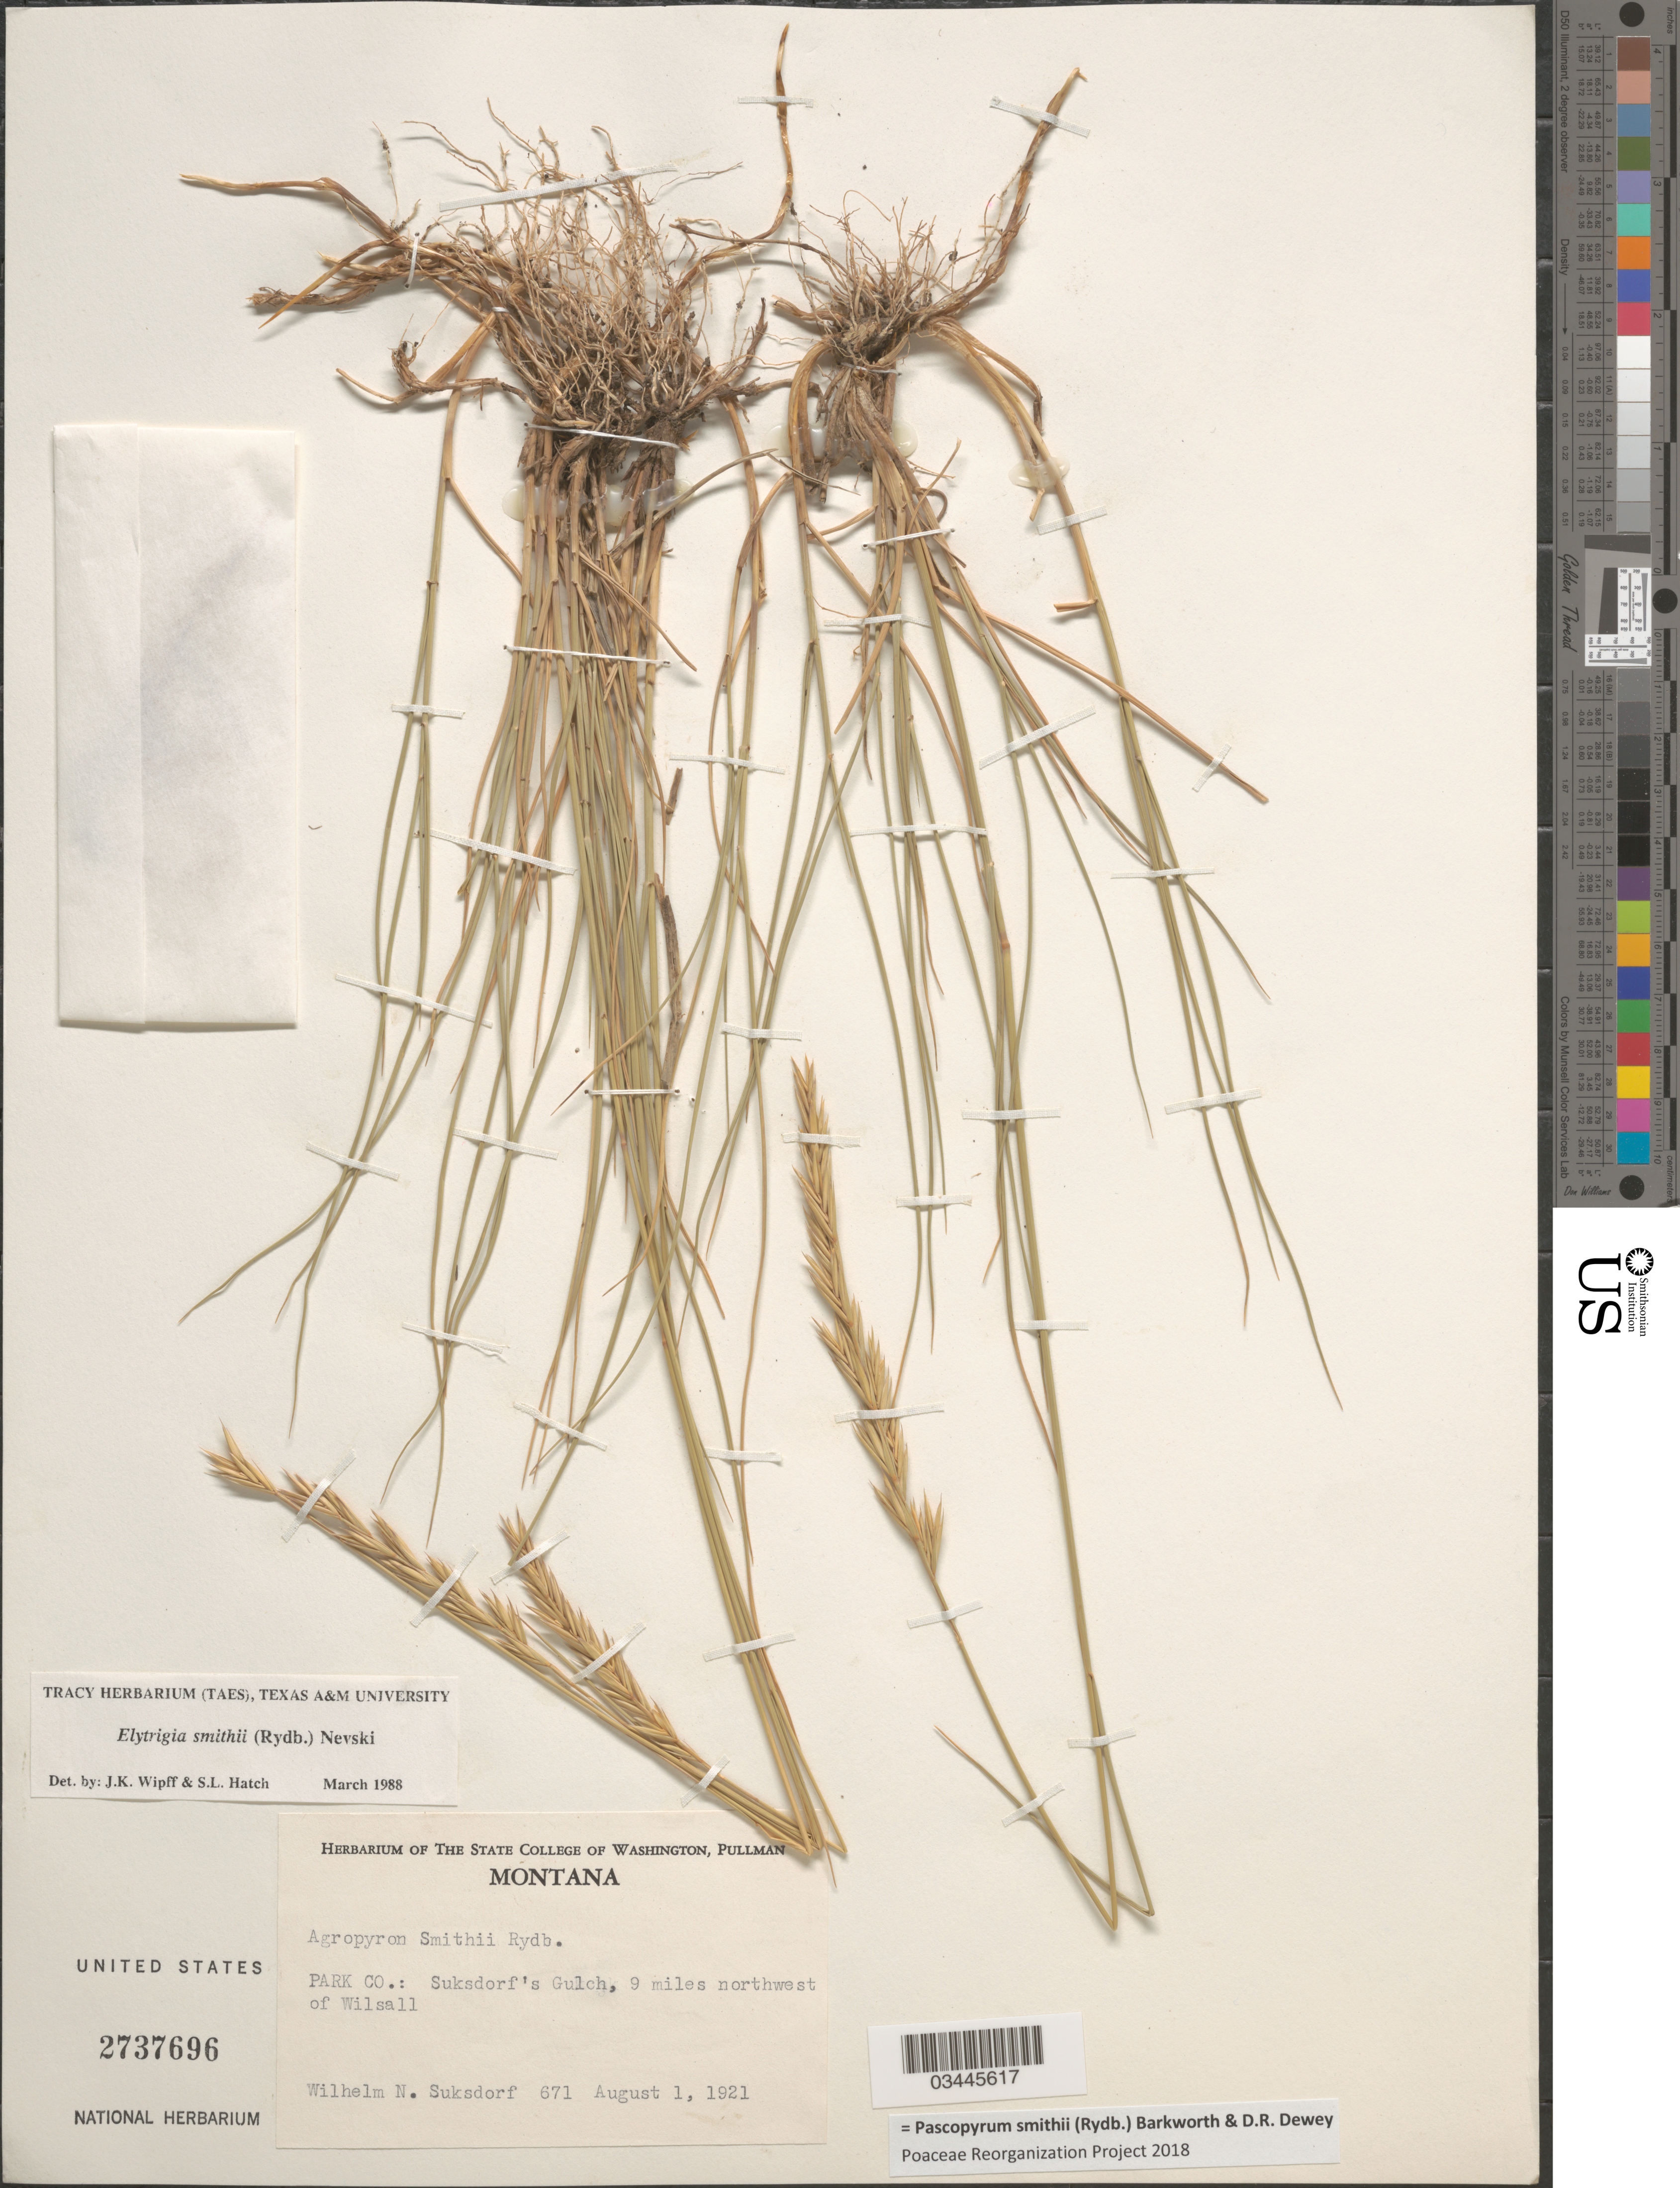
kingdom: Plantae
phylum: Tracheophyta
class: Liliopsida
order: Poales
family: Poaceae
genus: Pascopyrum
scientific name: Pascopyrum smithii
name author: (Rydb.) Barkworth & Dewey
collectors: W. N. Suksdorf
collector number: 671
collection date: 1921-08-01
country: United States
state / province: Montana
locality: Park Co.: Suksdorf's Gulch, 9 miles northwest of Wilsall.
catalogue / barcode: US 2737696